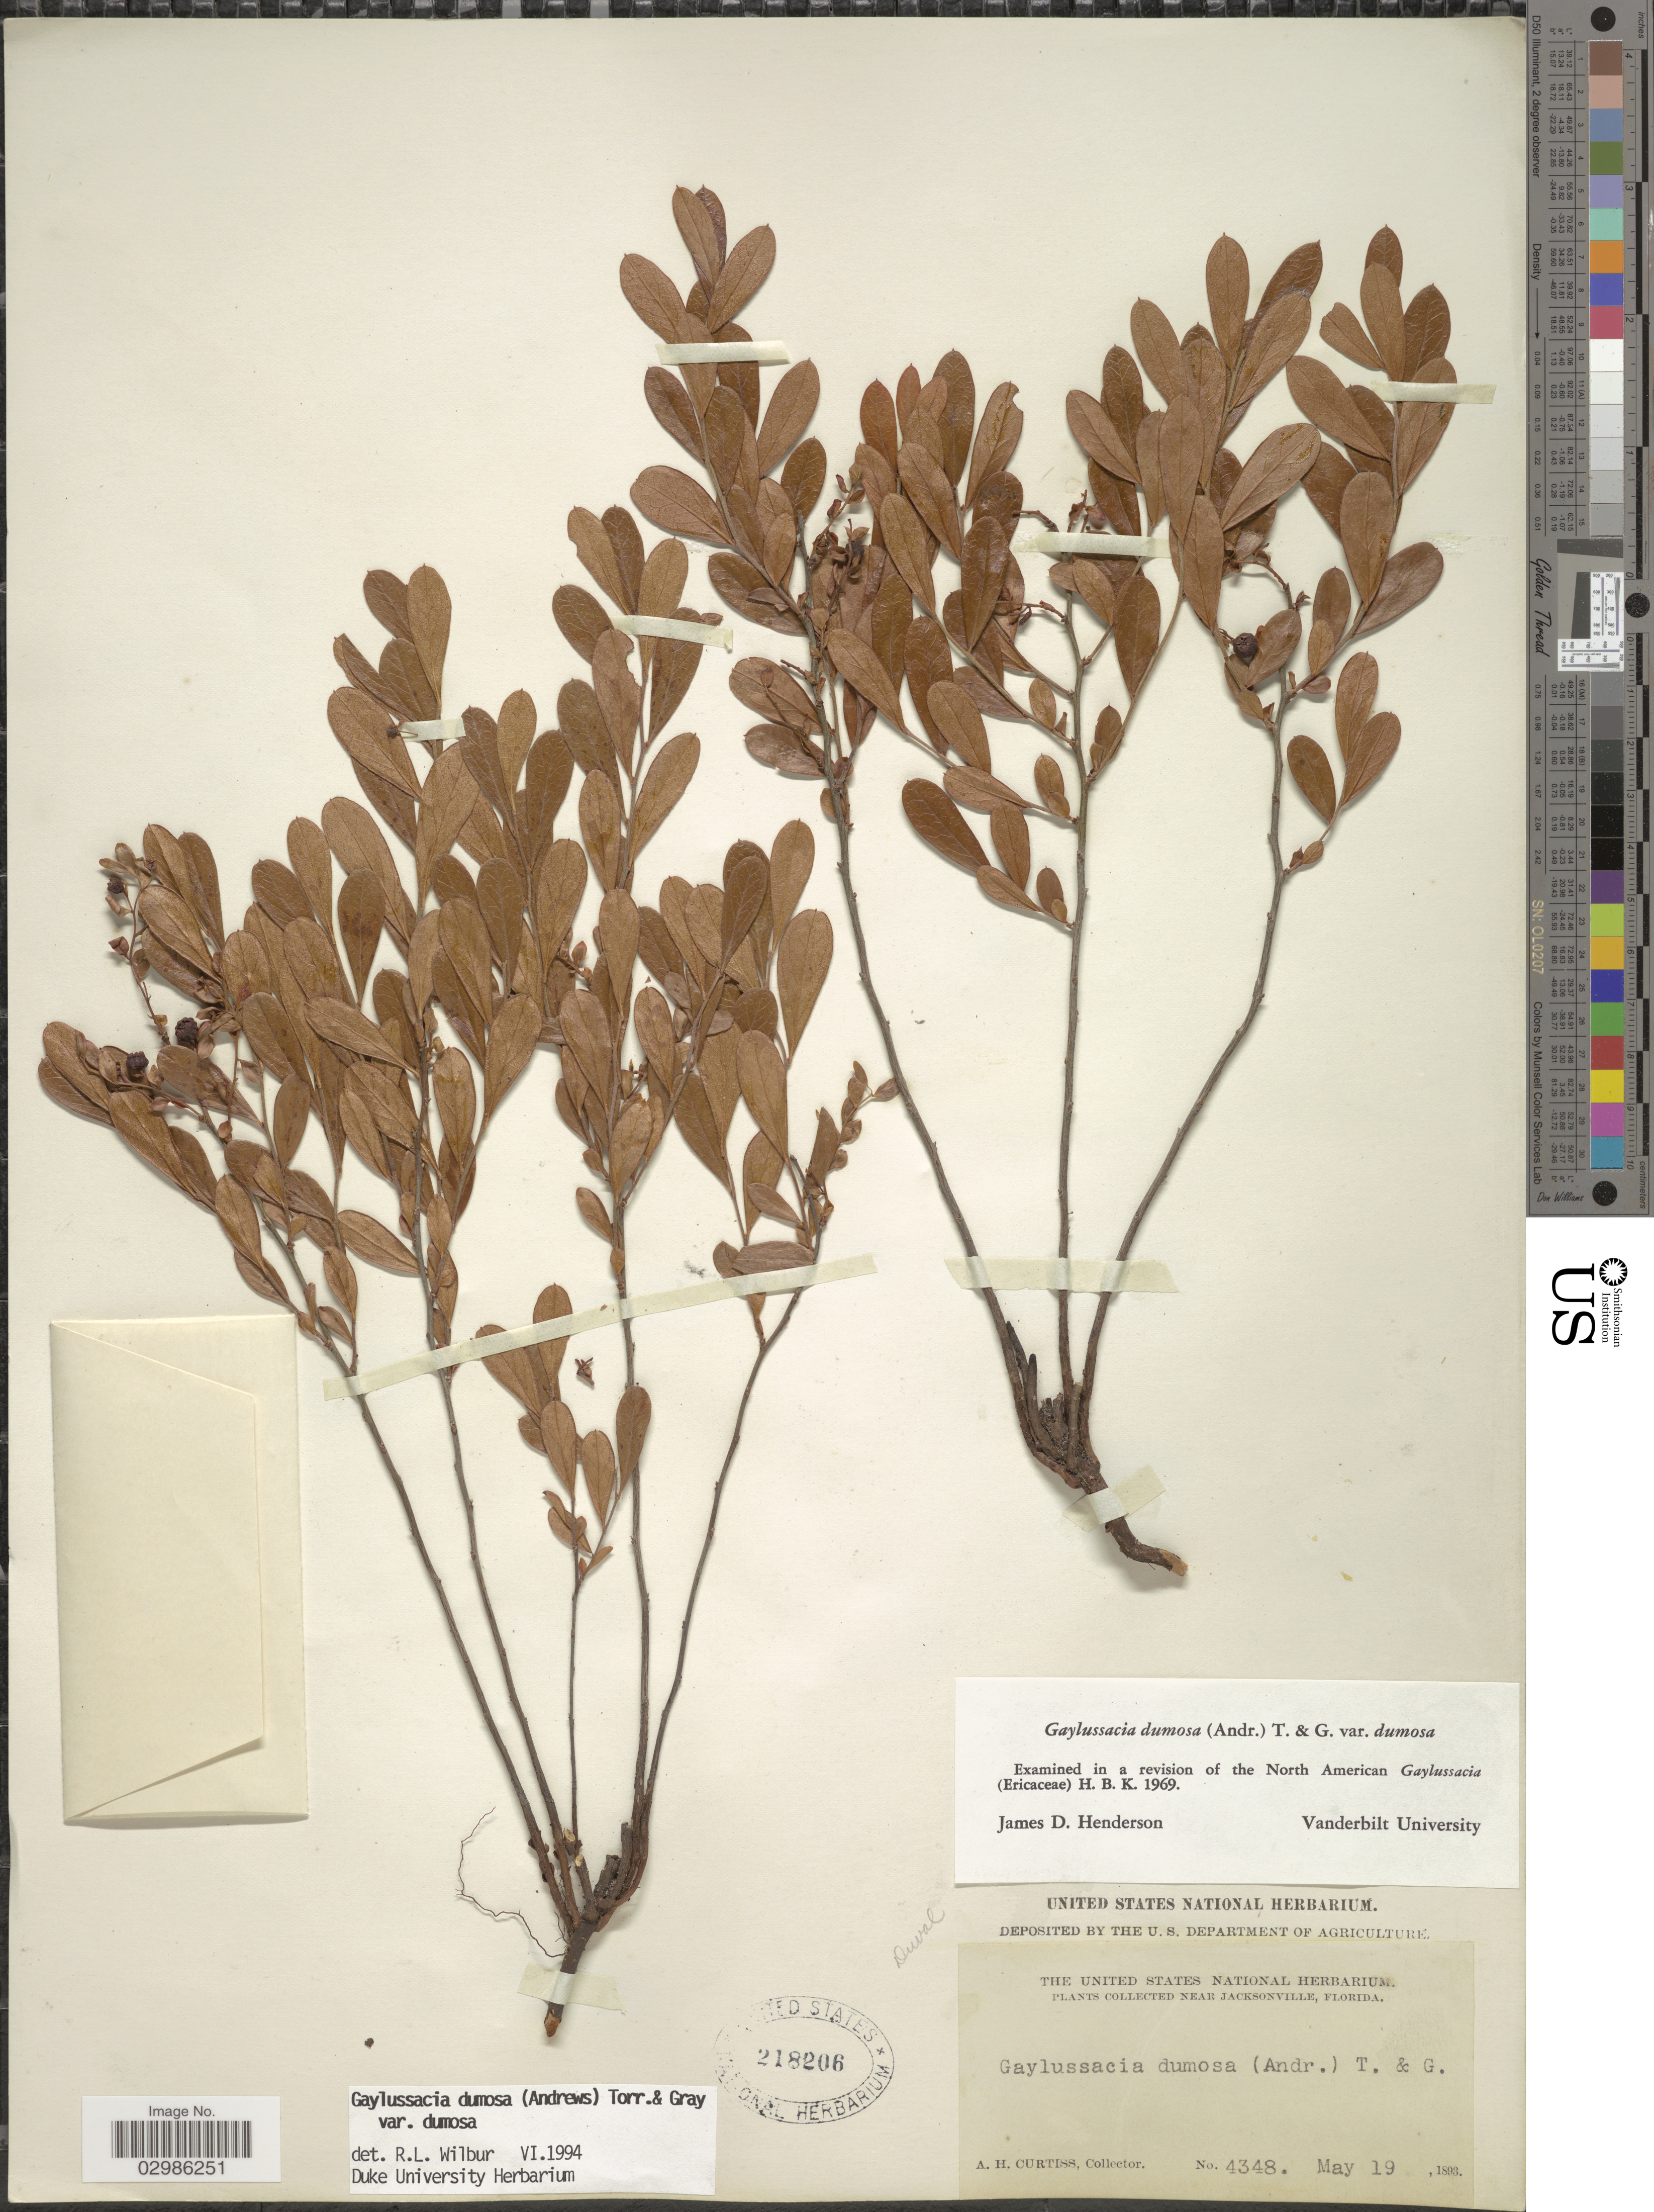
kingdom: Plantae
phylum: Tracheophyta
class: Magnoliopsida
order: Ericales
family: Ericaceae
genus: Gaylussacia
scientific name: Gaylussacia dumosa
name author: (Andrews) Torr. & A. Gray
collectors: A. H. Curtiss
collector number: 4348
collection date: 1893-05-19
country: United States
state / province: Florida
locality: Near Jacksonville.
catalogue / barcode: US 218206